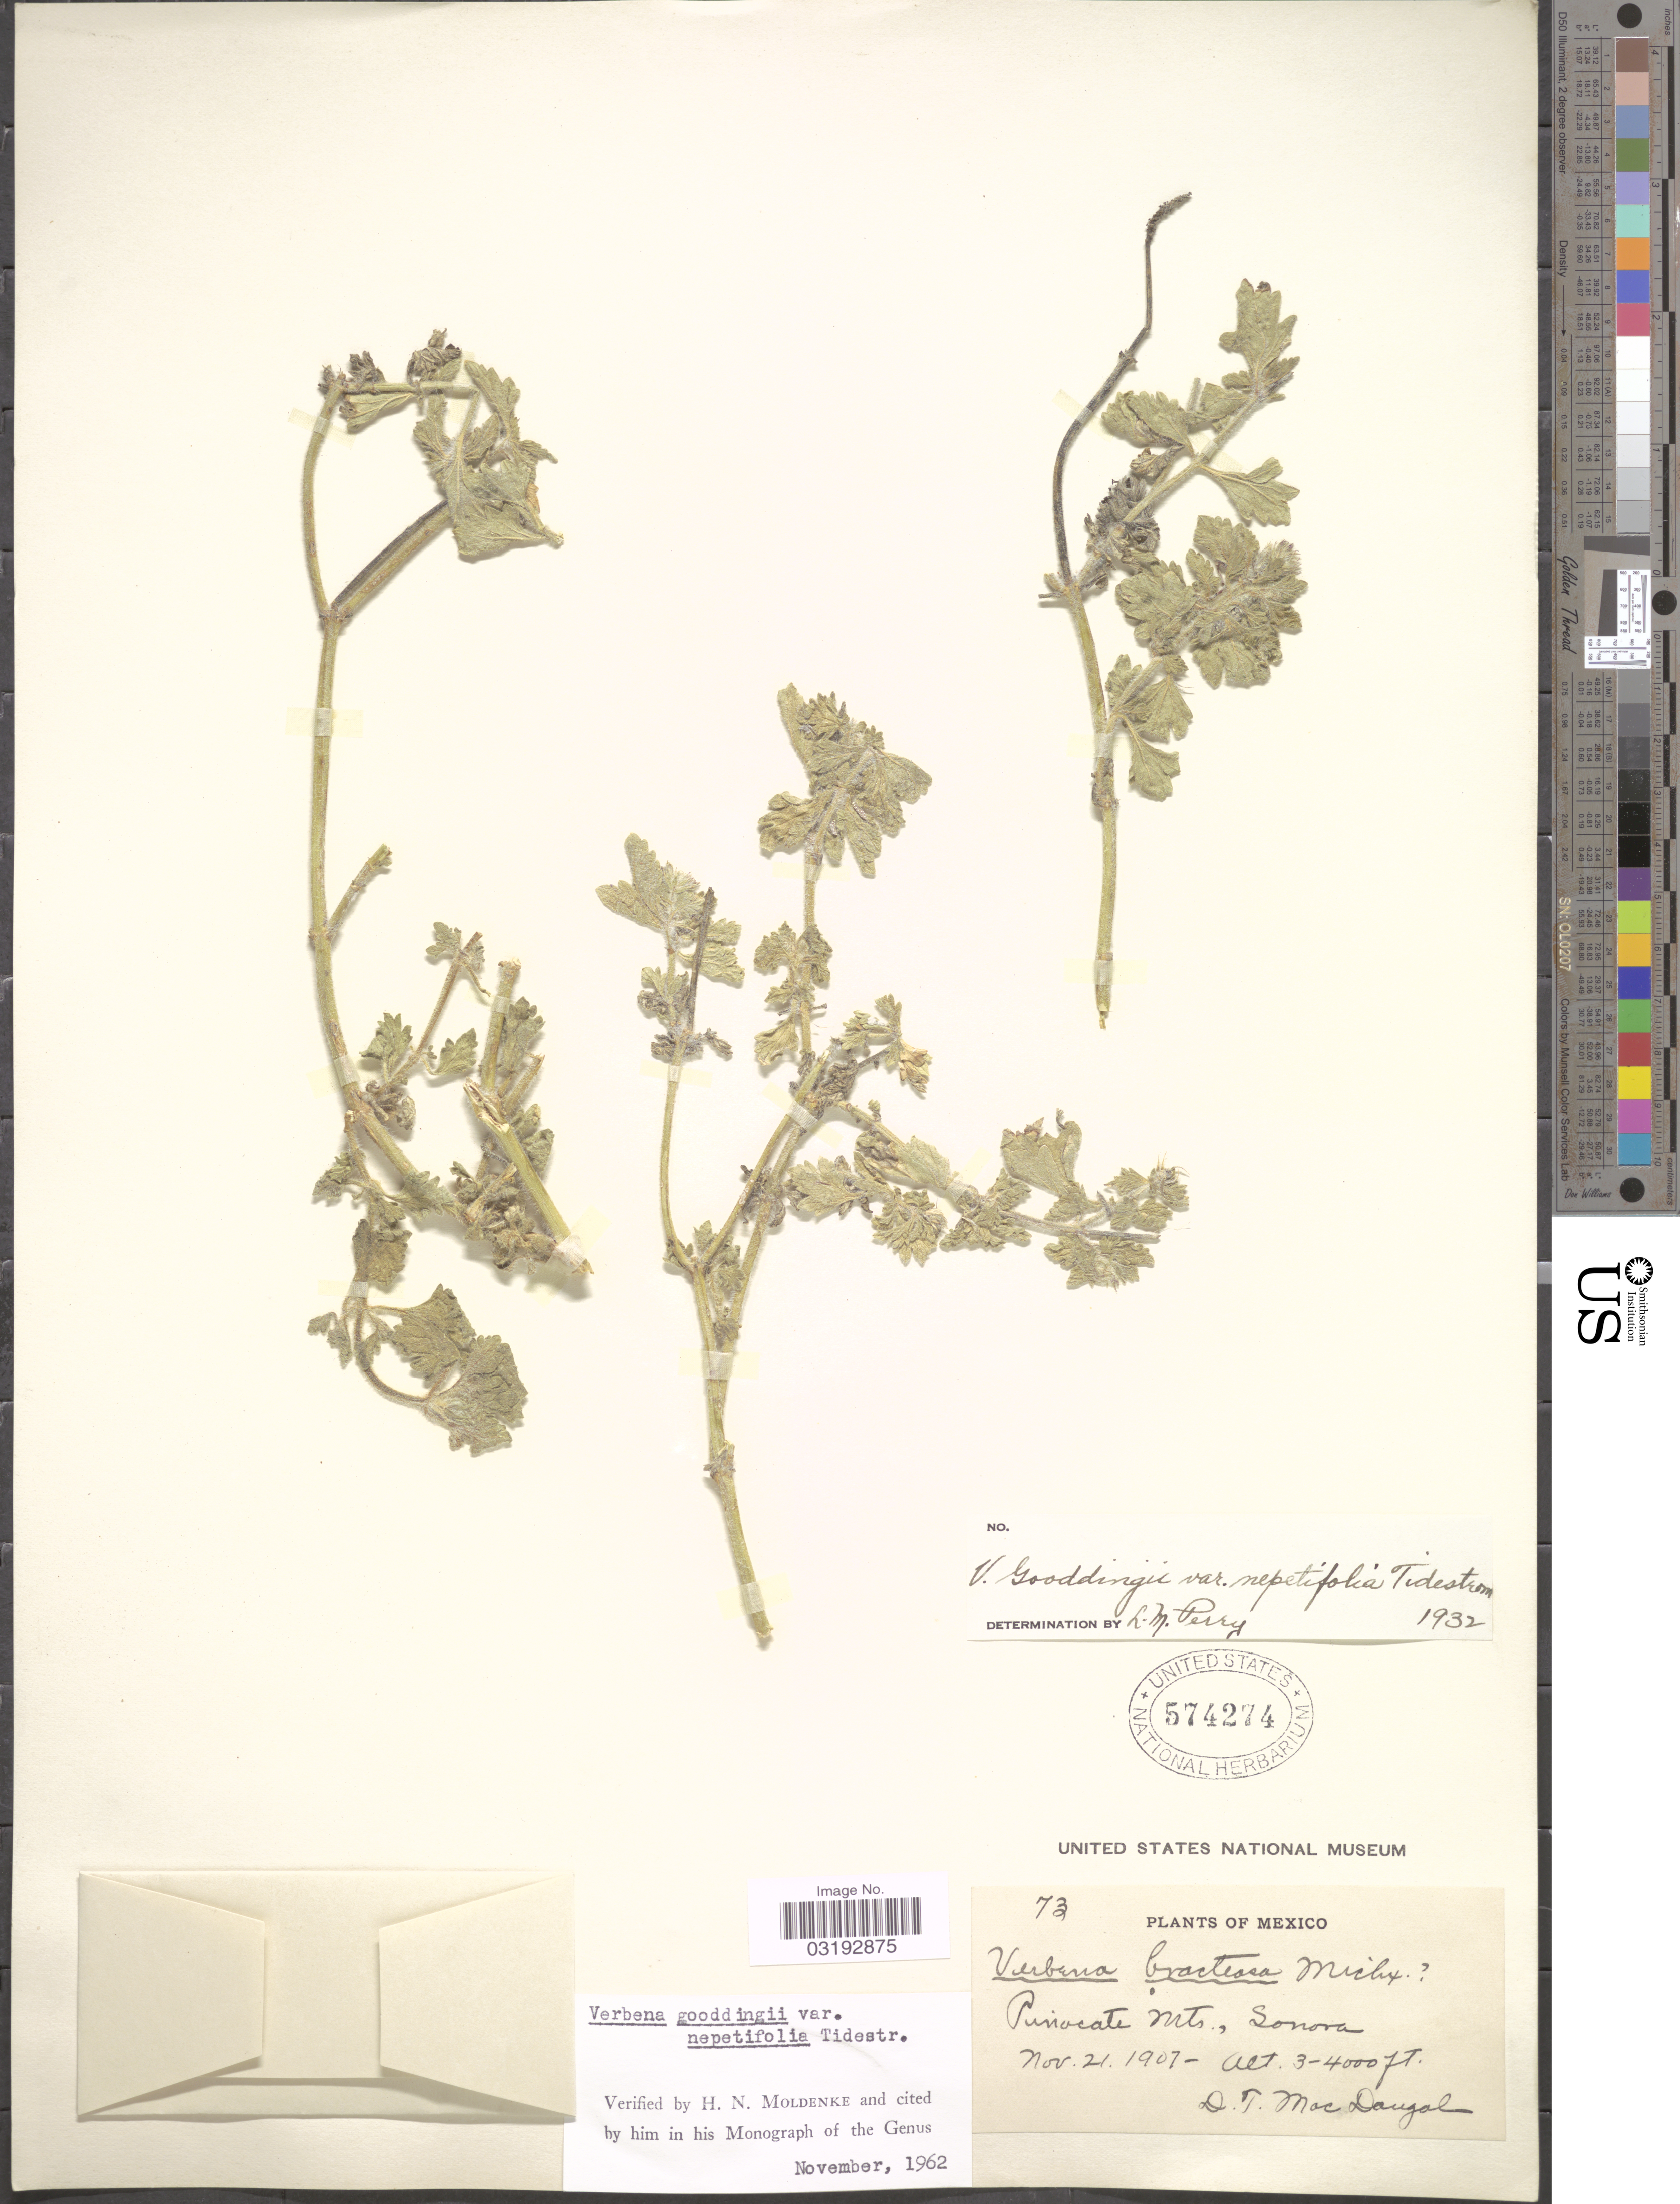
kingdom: Plantae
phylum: Tracheophyta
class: Magnoliopsida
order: Lamiales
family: Verbenaceae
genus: Verbena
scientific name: Verbena gooddingii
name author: Briq.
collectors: D. T. MacDougal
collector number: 73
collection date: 1907-11-21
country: Mexico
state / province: Sonora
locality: Pinocate Mts.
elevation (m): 914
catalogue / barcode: US 574274